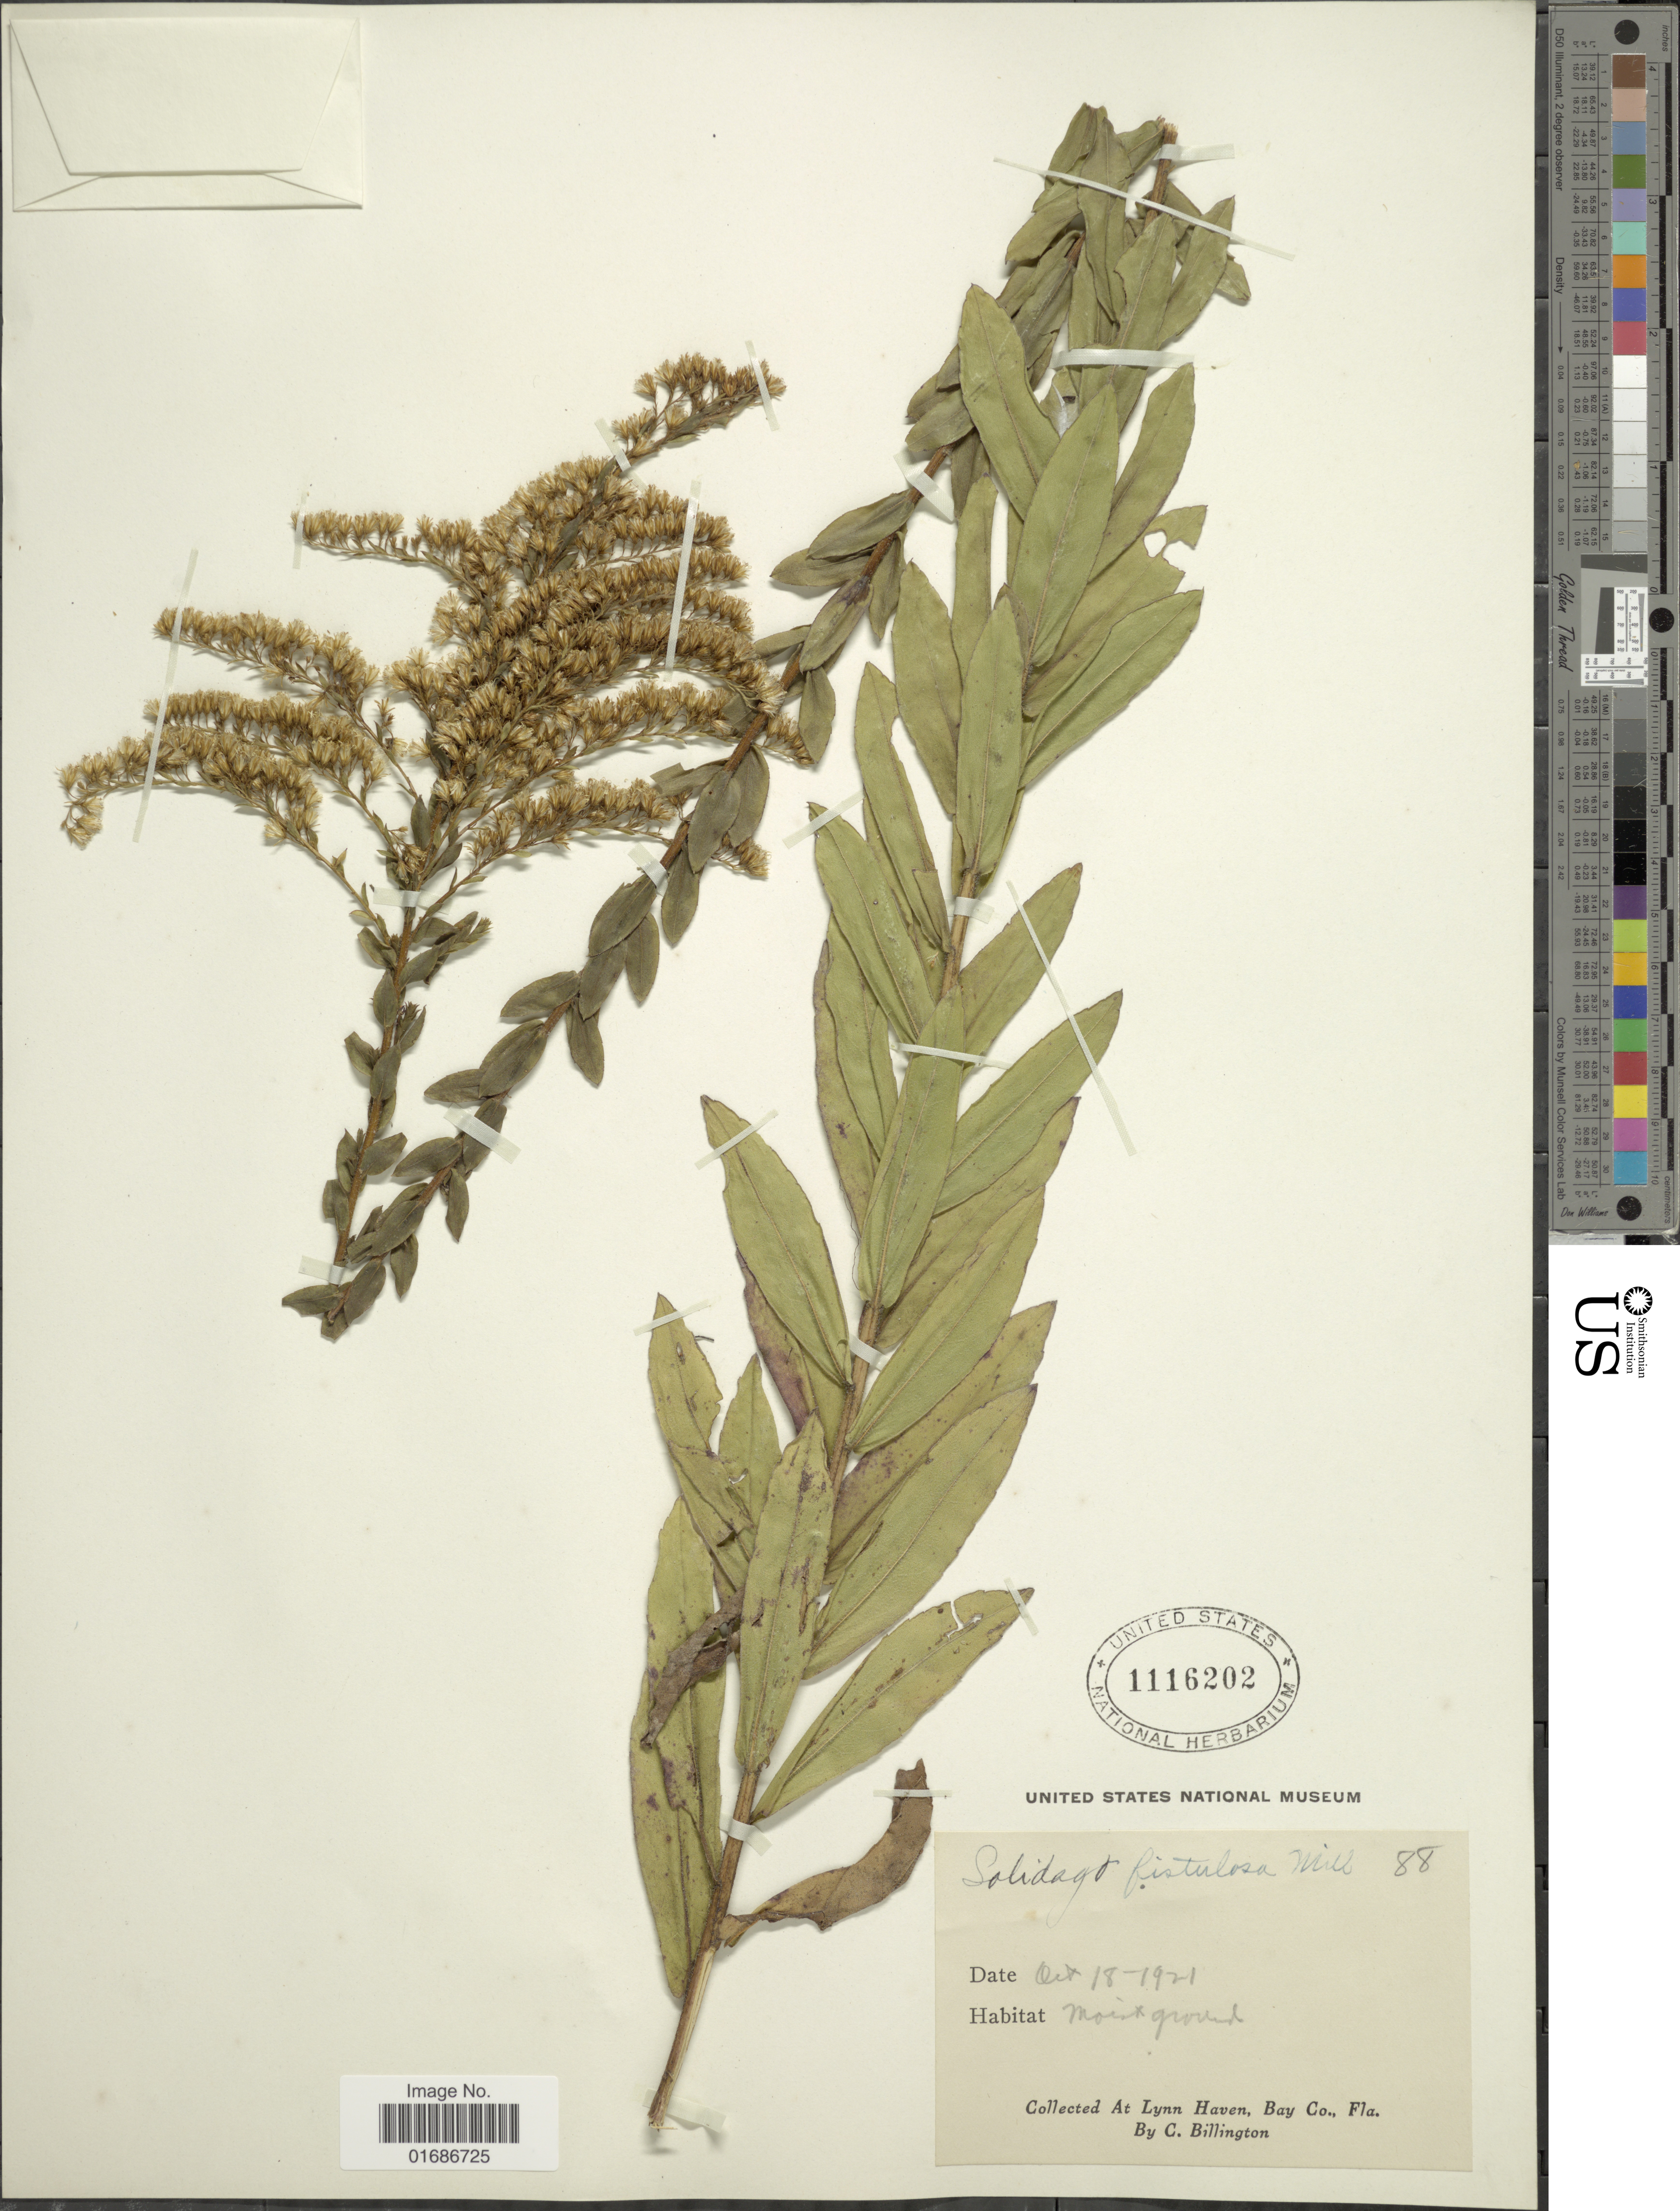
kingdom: Plantae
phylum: Tracheophyta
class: Magnoliopsida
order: Asterales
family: Asteraceae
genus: Solidago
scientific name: Solidago fistulosa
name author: Mill.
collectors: C. Billington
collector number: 88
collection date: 1921-10-18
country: United States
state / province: Florida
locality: At Lynn Haven, Bay Co.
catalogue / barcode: US 1116202